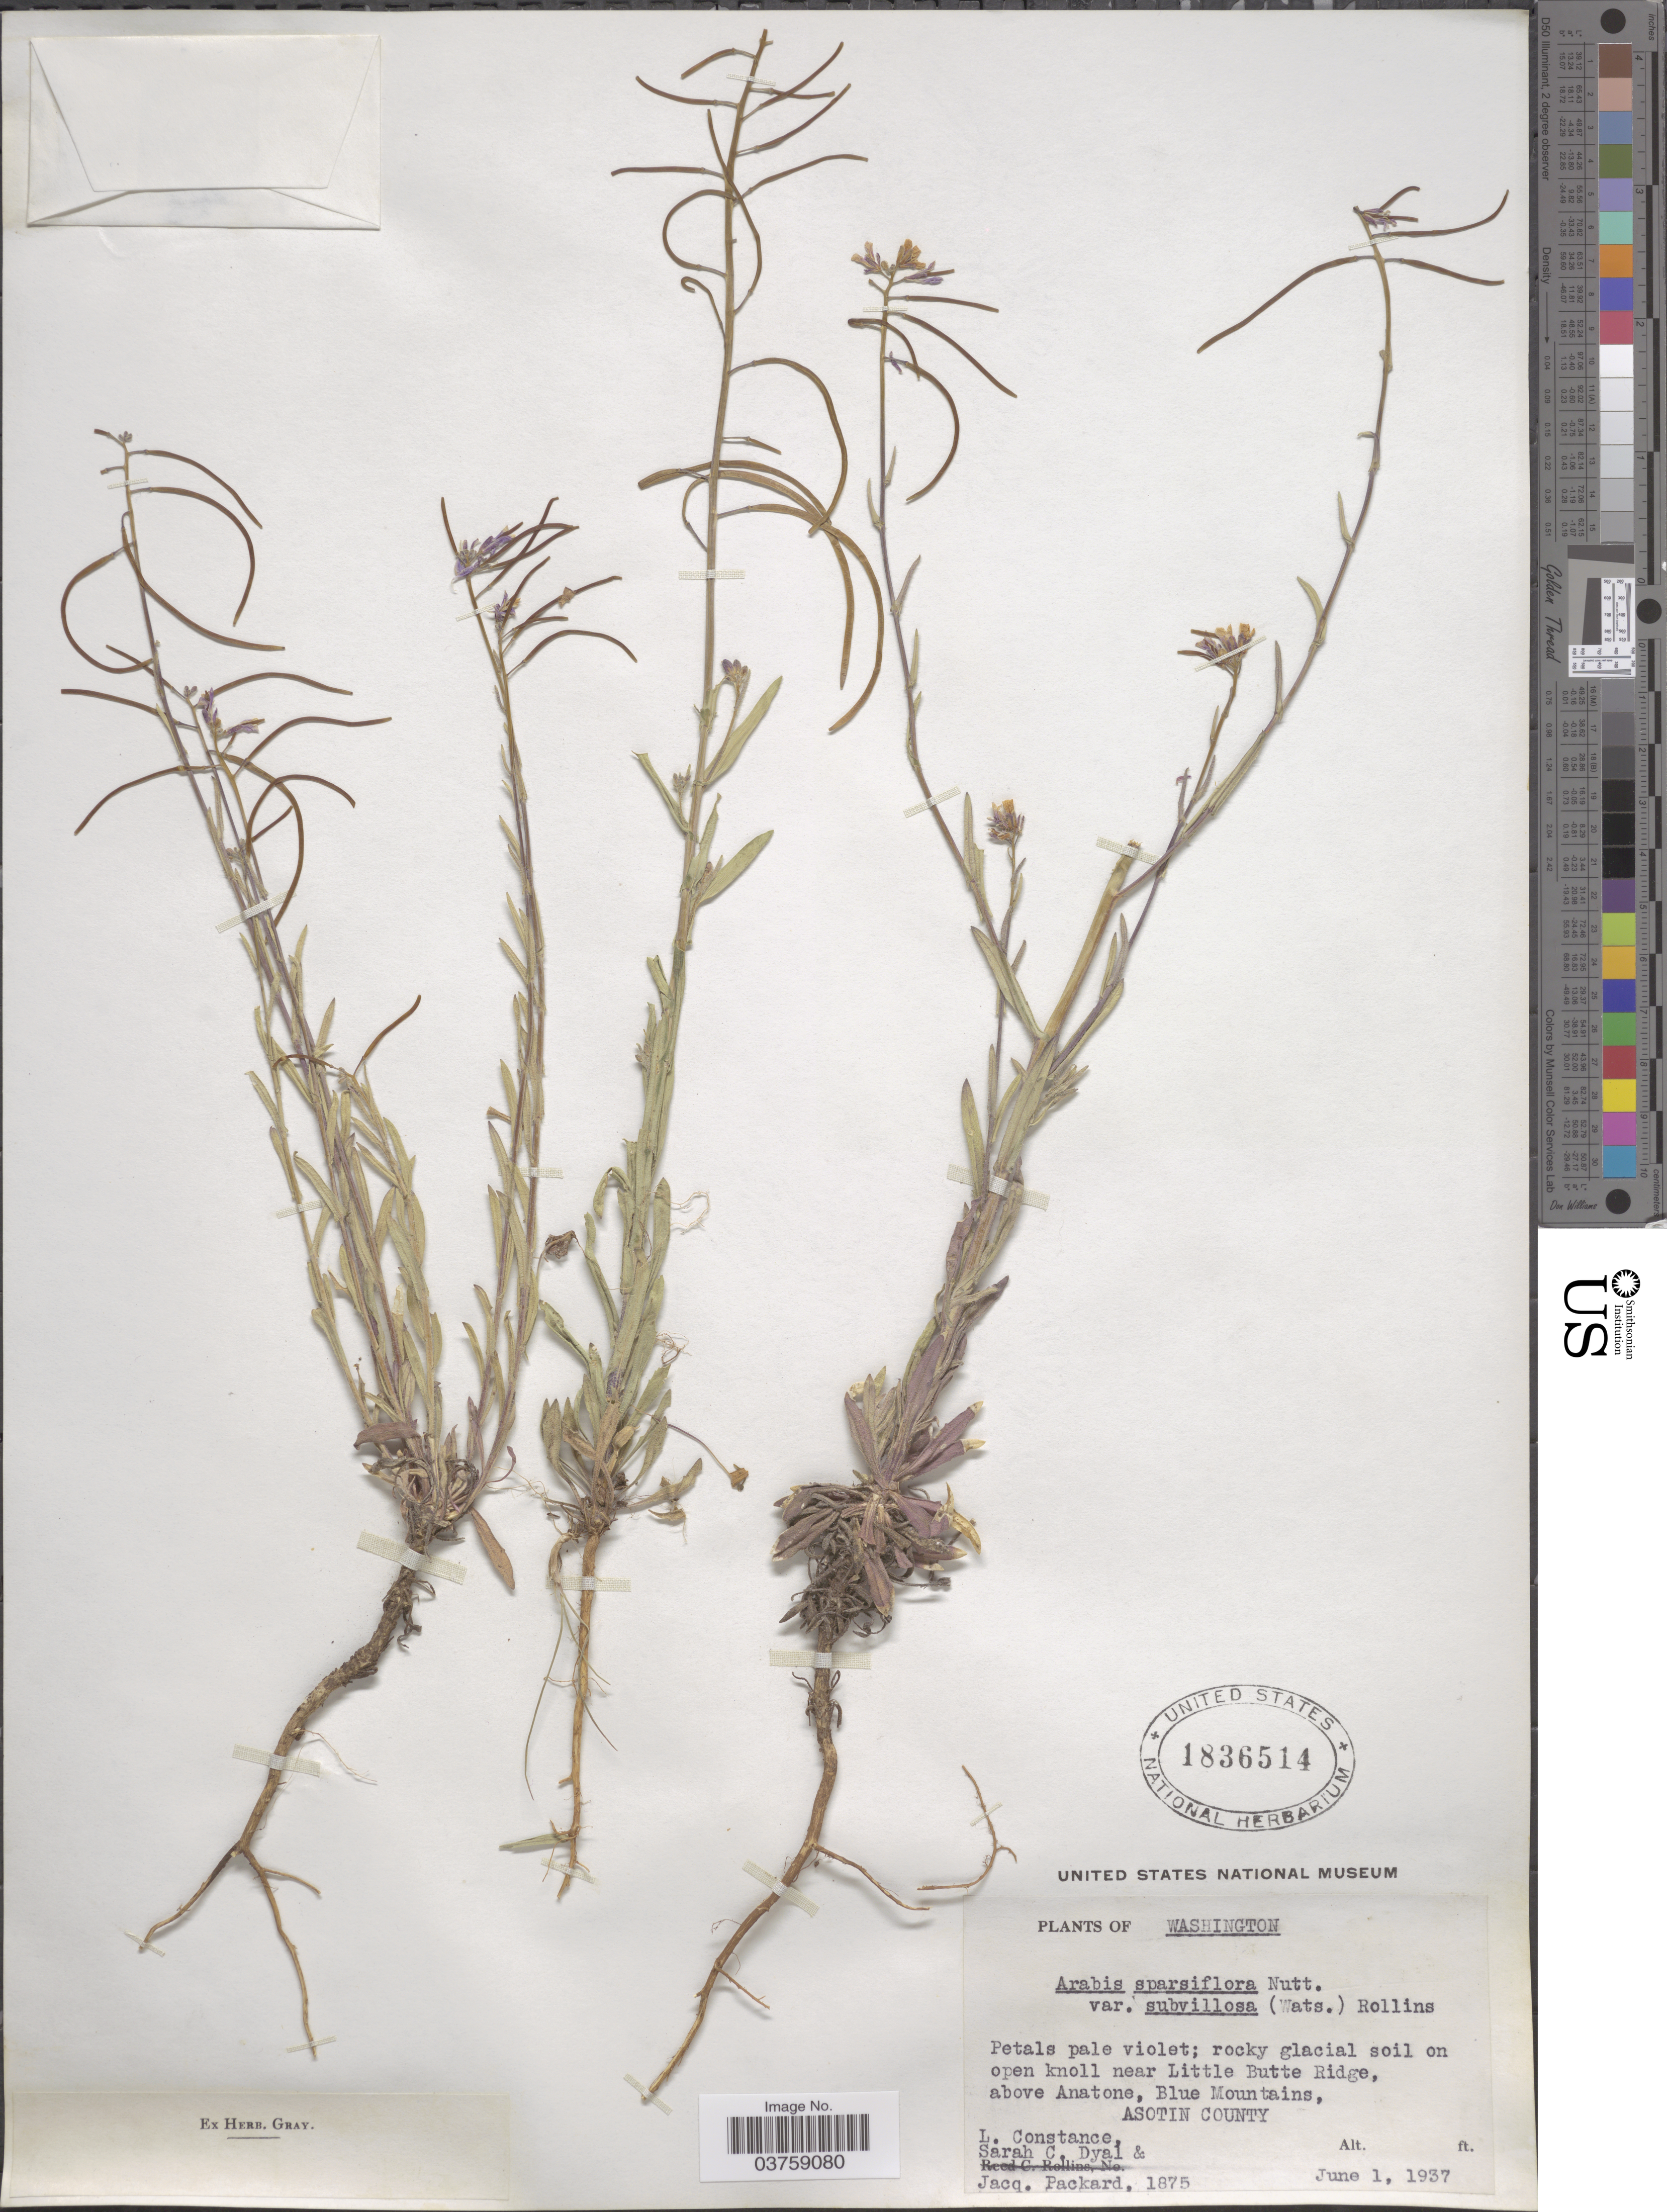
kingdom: Plantae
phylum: Tracheophyta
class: Magnoliopsida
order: Brassicales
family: Brassicaceae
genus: Arabis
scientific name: Arabis sparsiflora var. subvillosa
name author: (S. Watson) Rollins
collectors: L. Constance, S. Dyal & J. Packard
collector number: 1875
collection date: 1937-06-01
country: United States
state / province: Washington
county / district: Asotin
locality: Near Little Butte Ridge, above Anatone, Blue Mountains, Asotin County.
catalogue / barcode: US 1836514